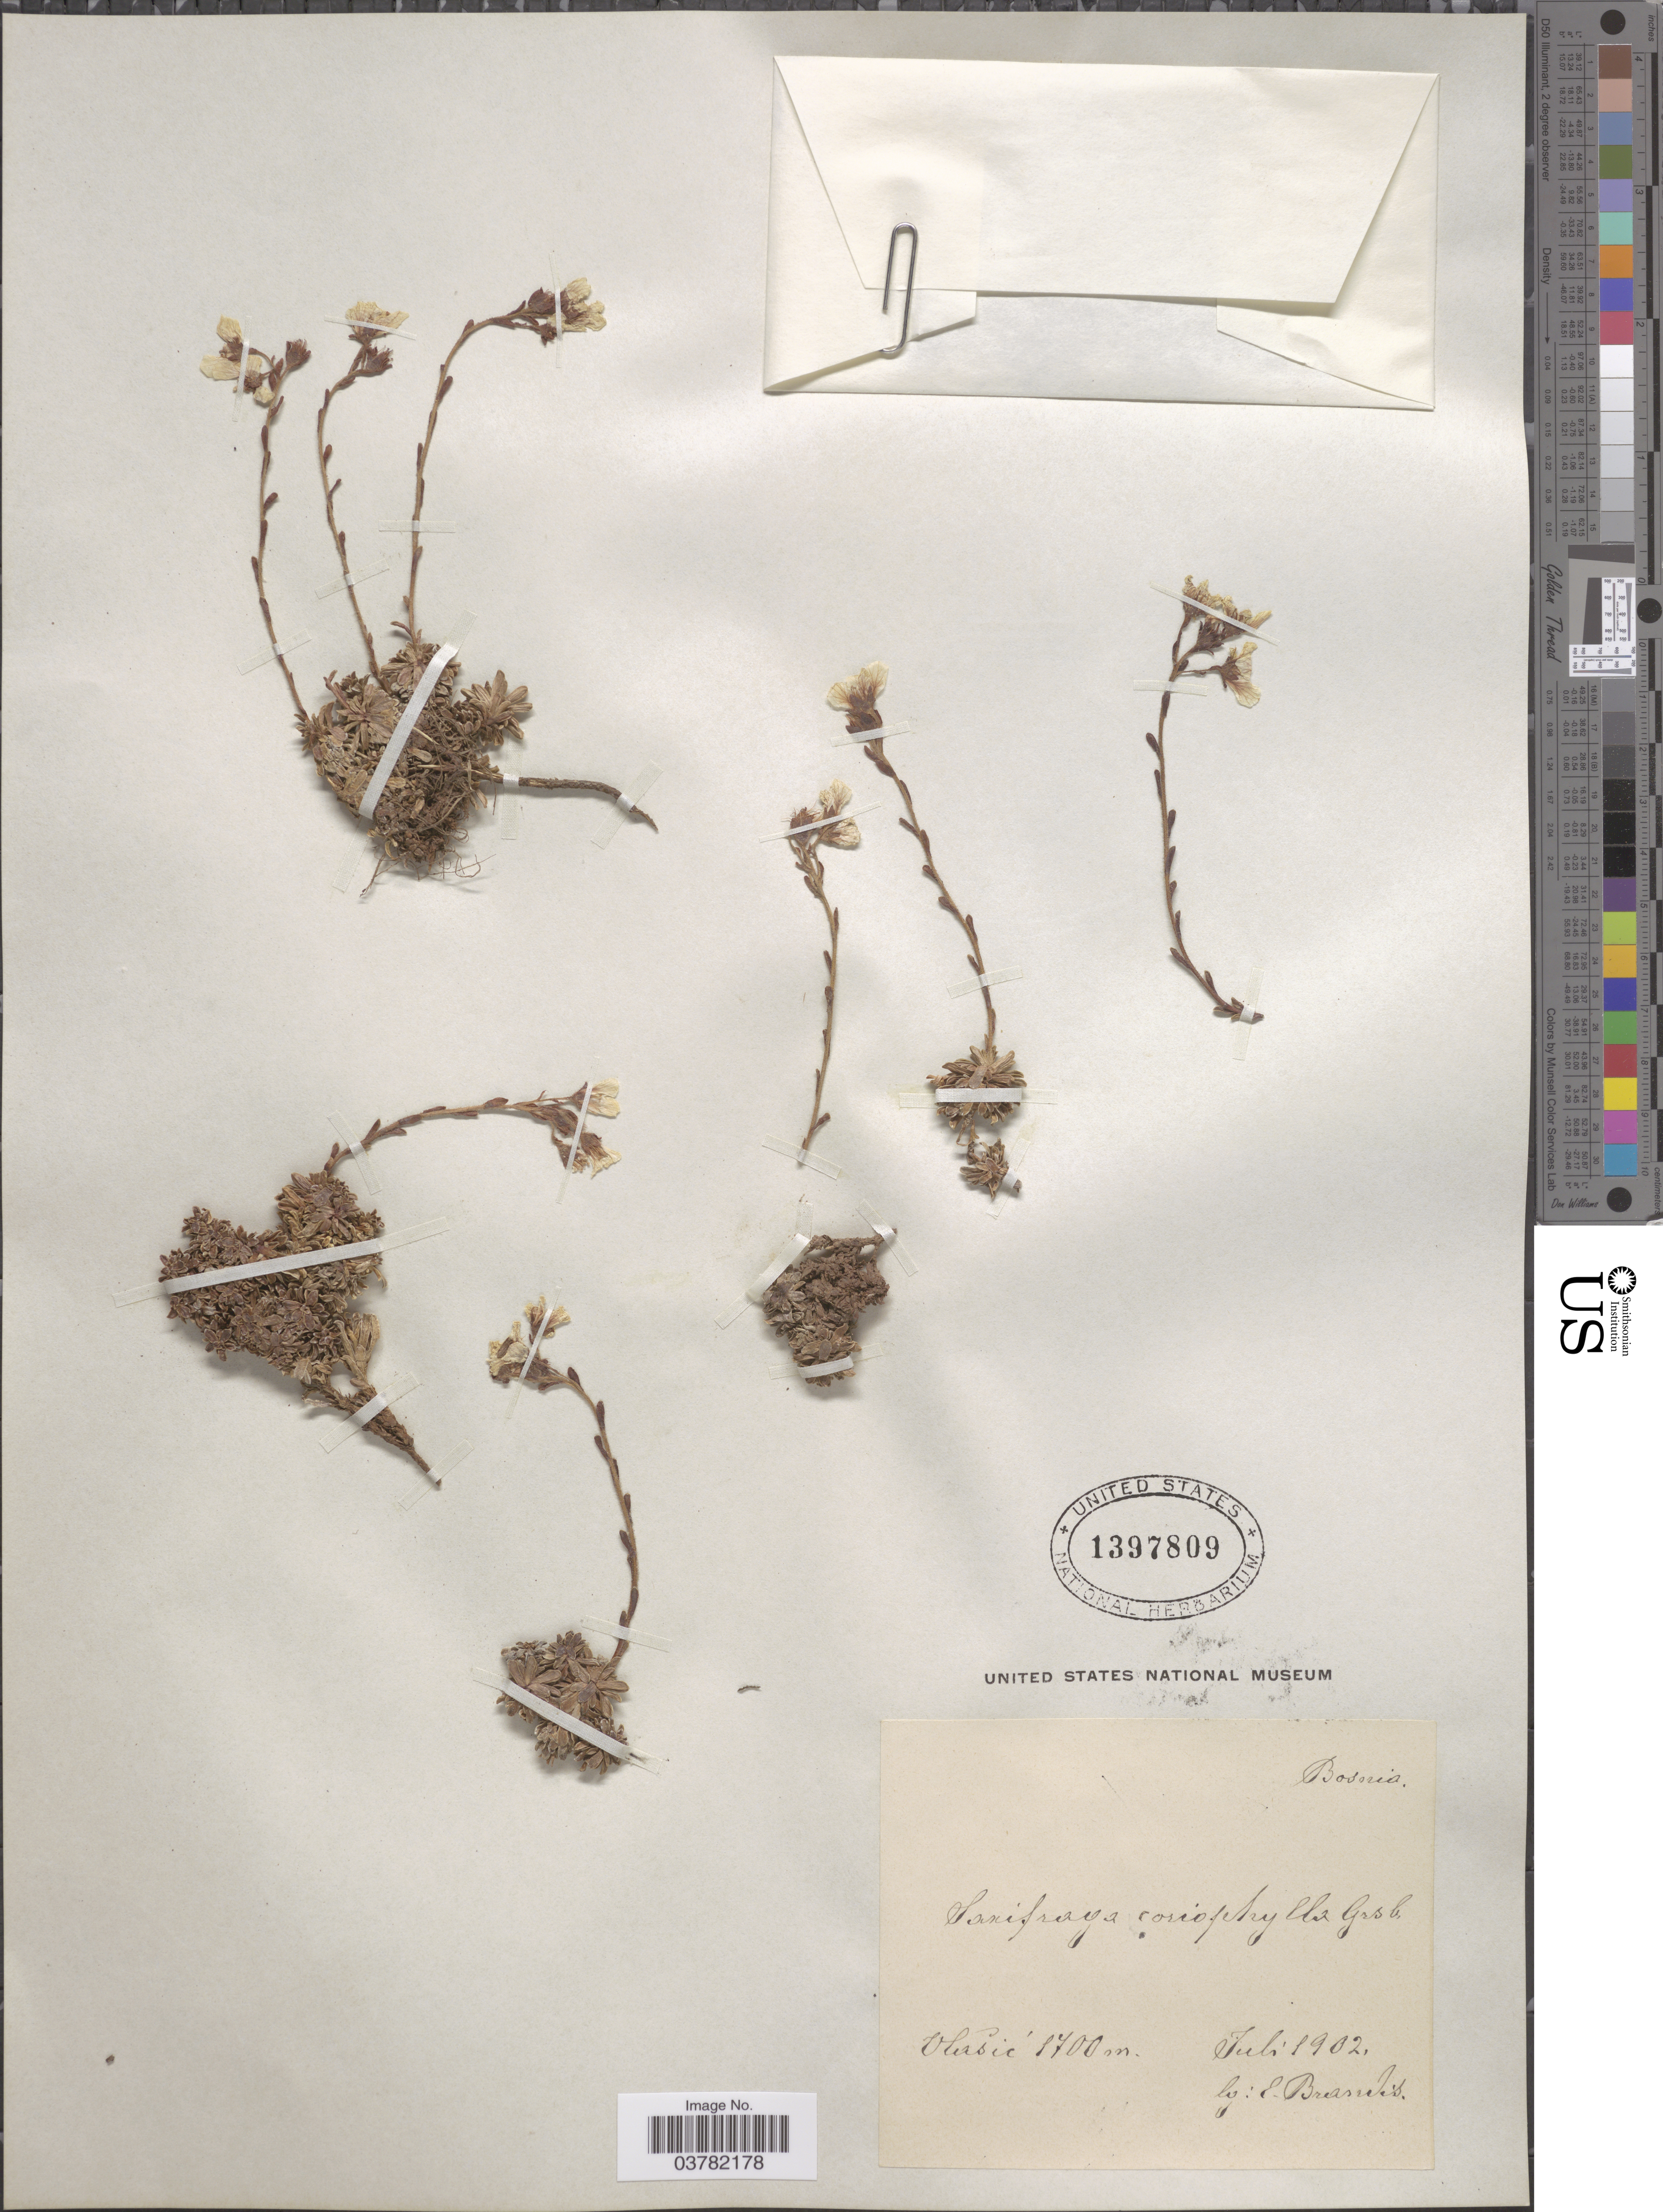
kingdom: Plantae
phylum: Tracheophyta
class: Magnoliopsida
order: Saxifragales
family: Saxifragaceae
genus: Saxifraga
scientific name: Saxifraga coriophylla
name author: Griseb.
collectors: E. Brandis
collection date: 1902-07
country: Bosnia and Herzegovina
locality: Vlasic.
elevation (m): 1700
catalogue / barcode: US 1397809